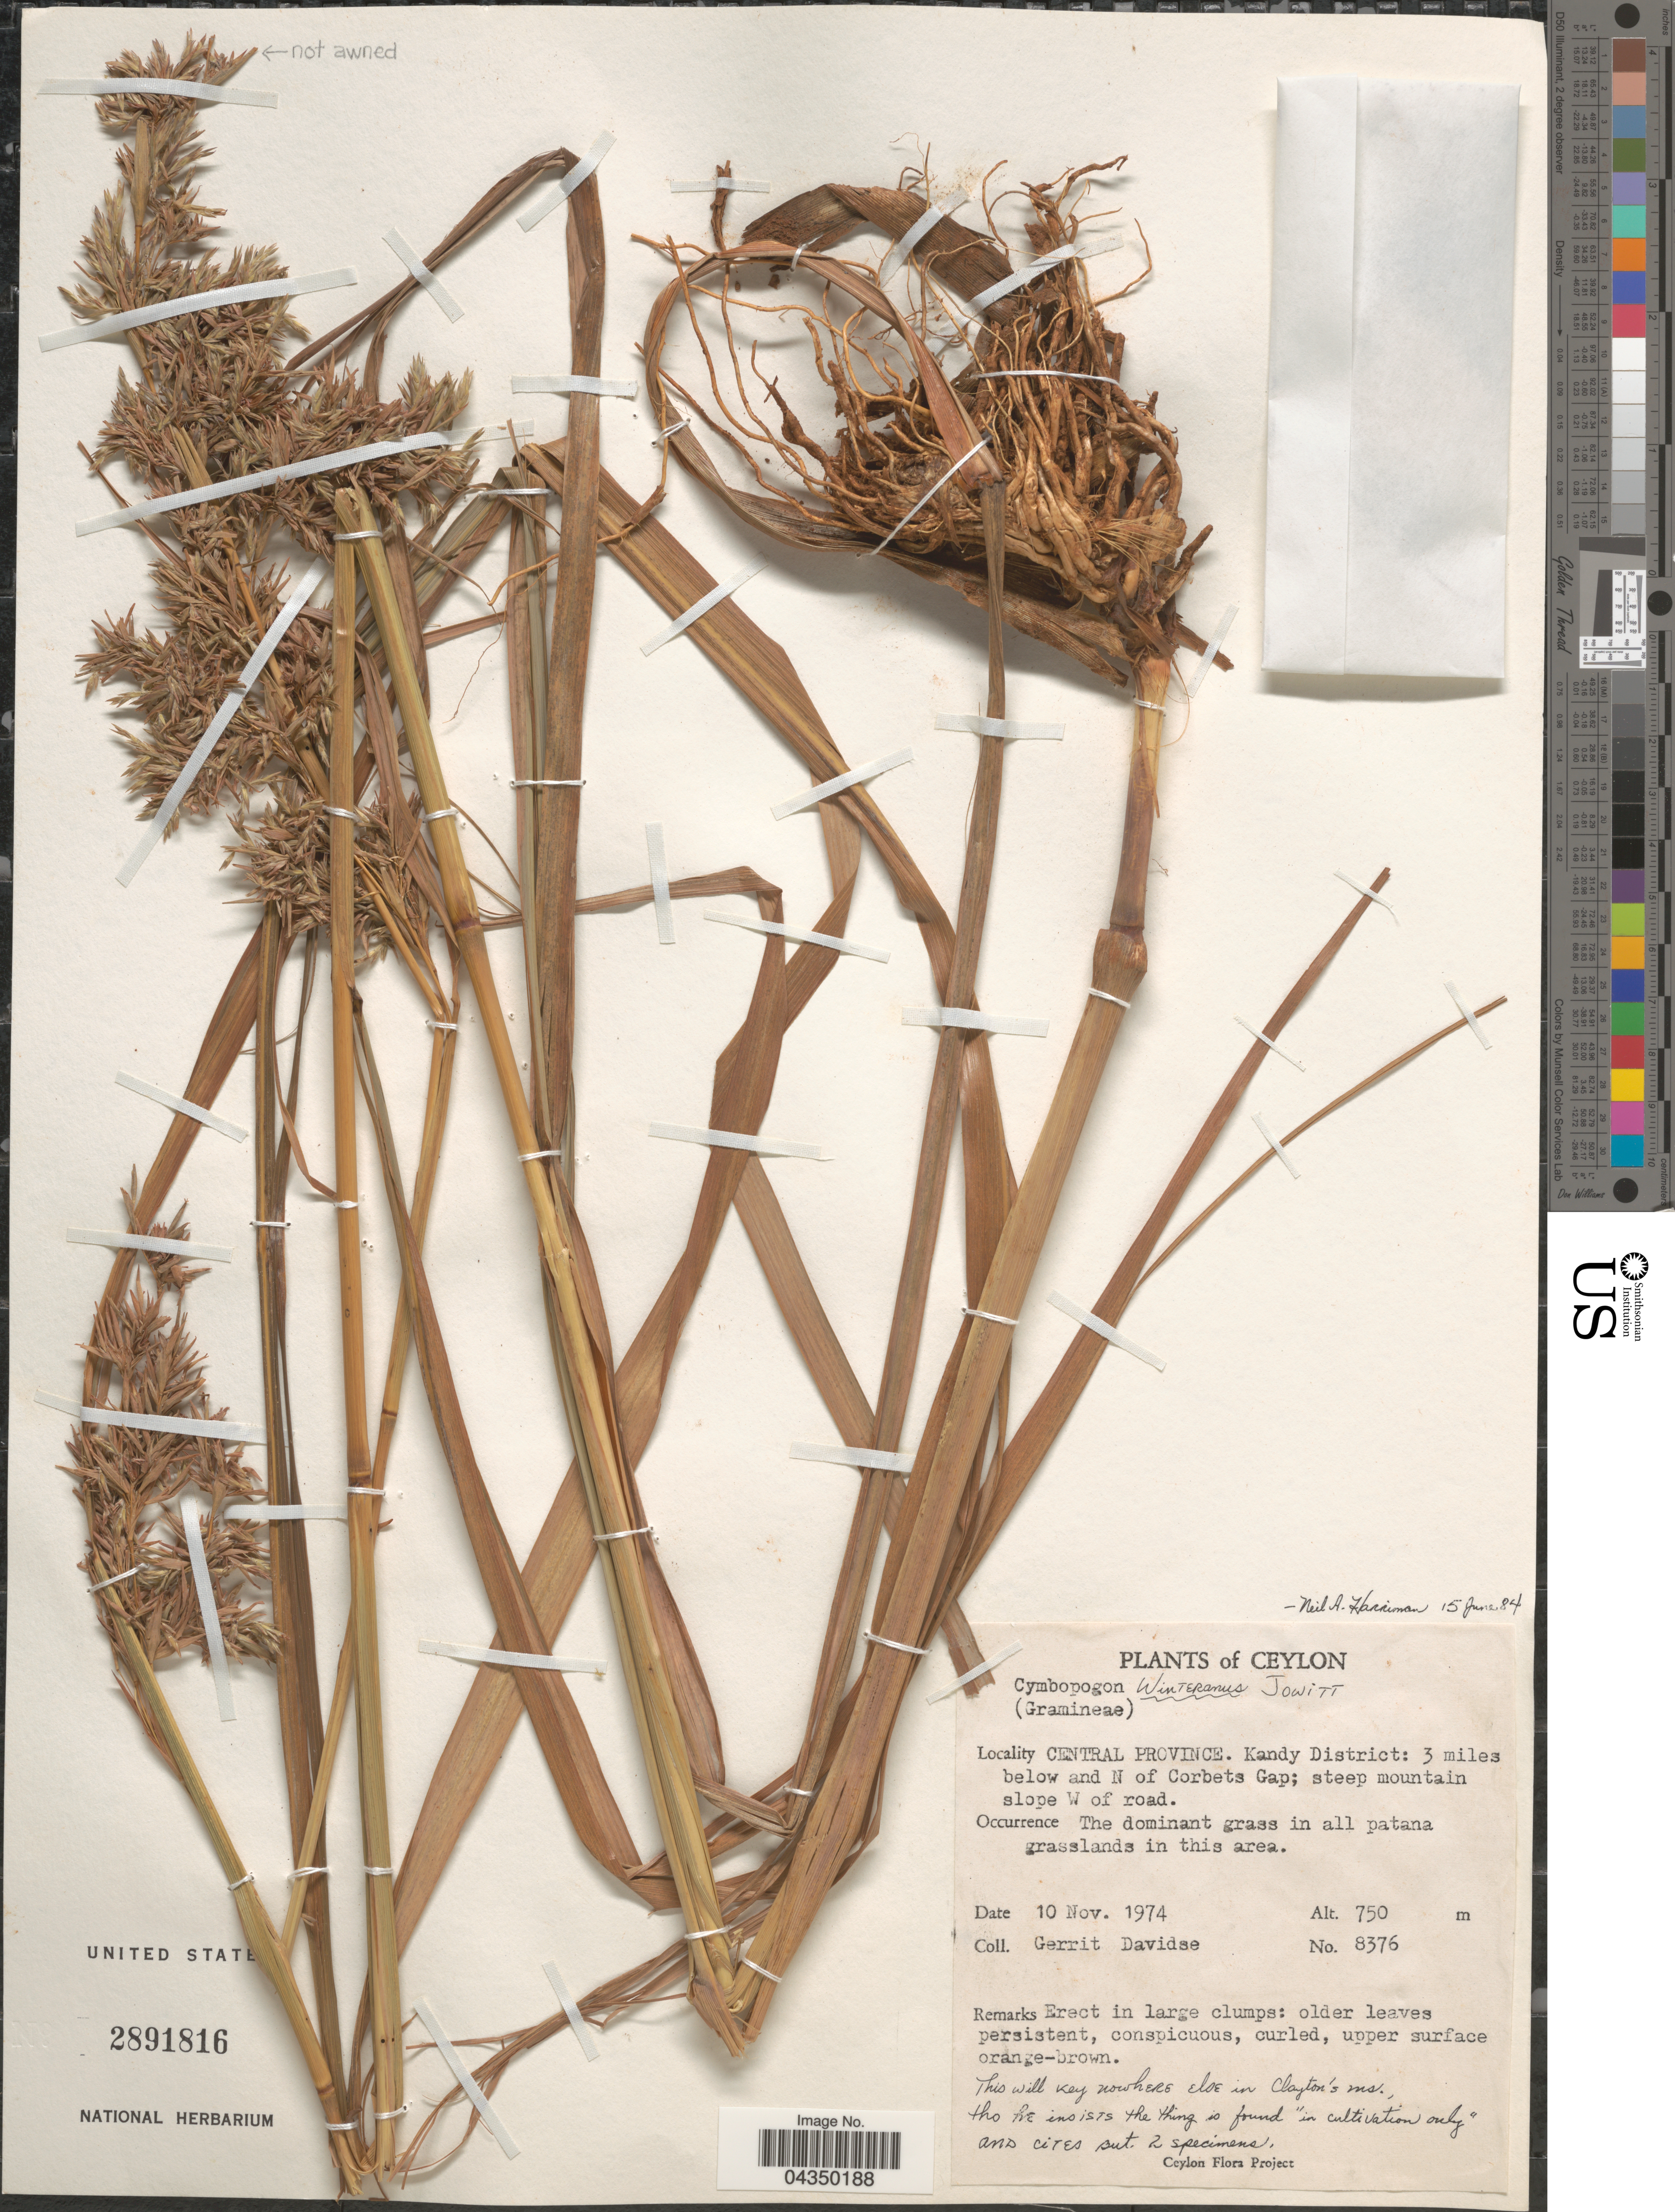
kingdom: Plantae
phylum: Tracheophyta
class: Liliopsida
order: Poales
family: Poaceae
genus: Cymbopogon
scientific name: Cymbopogon winterianus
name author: Jowitt ex Bor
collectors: G. Davidse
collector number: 8376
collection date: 1974-11-10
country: Sri Lanka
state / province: Central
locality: Ceylon. Central Province. Kandy District: 3 miles below and N of Corbets Gap; steep mountain slope W of road.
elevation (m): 750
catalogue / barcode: US 2891816